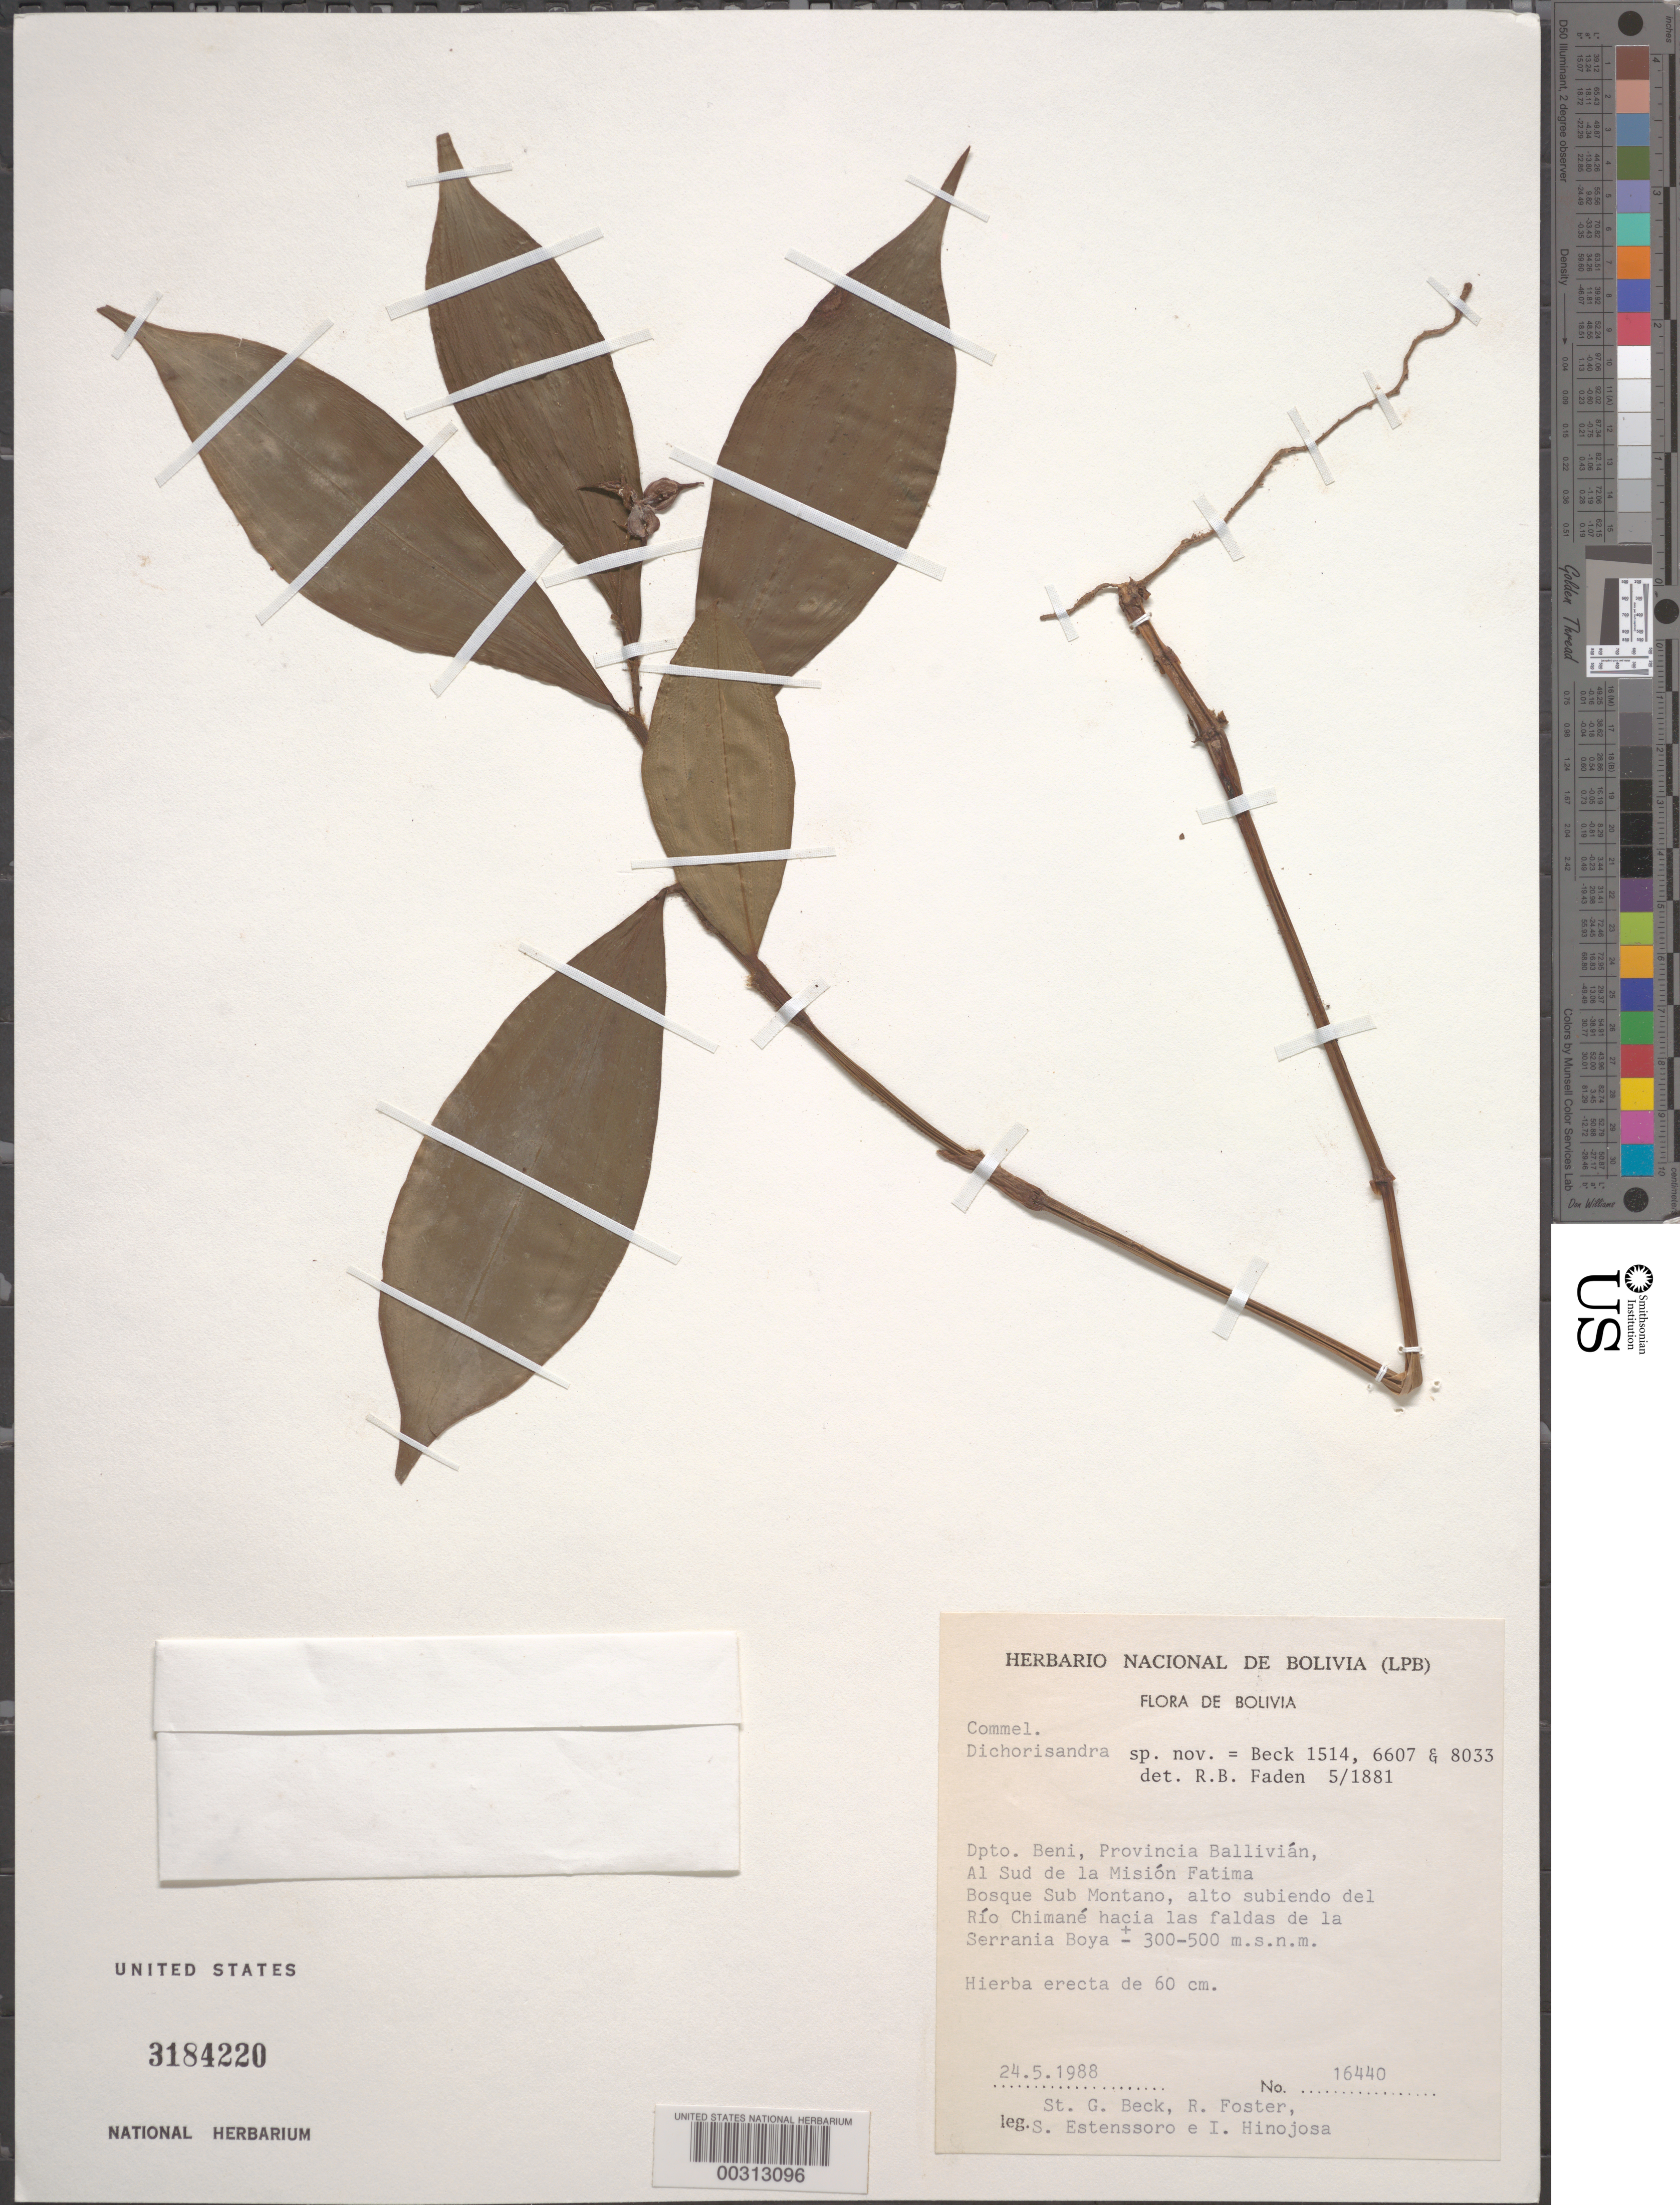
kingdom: Plantae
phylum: Tracheophyta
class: Liliopsida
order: Commelinales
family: Commelinaceae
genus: Dichorisandra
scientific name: Dichorisandra sp.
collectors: S. Beck, R. Foster, S. Estenssoro & I. Hinojosa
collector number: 16440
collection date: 1988-05-24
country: Bolivia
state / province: Beni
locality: Dpto. Beni, Provincia Ballivián, Al Sud de la Misión Fatima. Bosque Sub Montano, alto subiendo del Río Chimané hacia las faldas de la Serrania Boya.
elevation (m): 300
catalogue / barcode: US 3184220